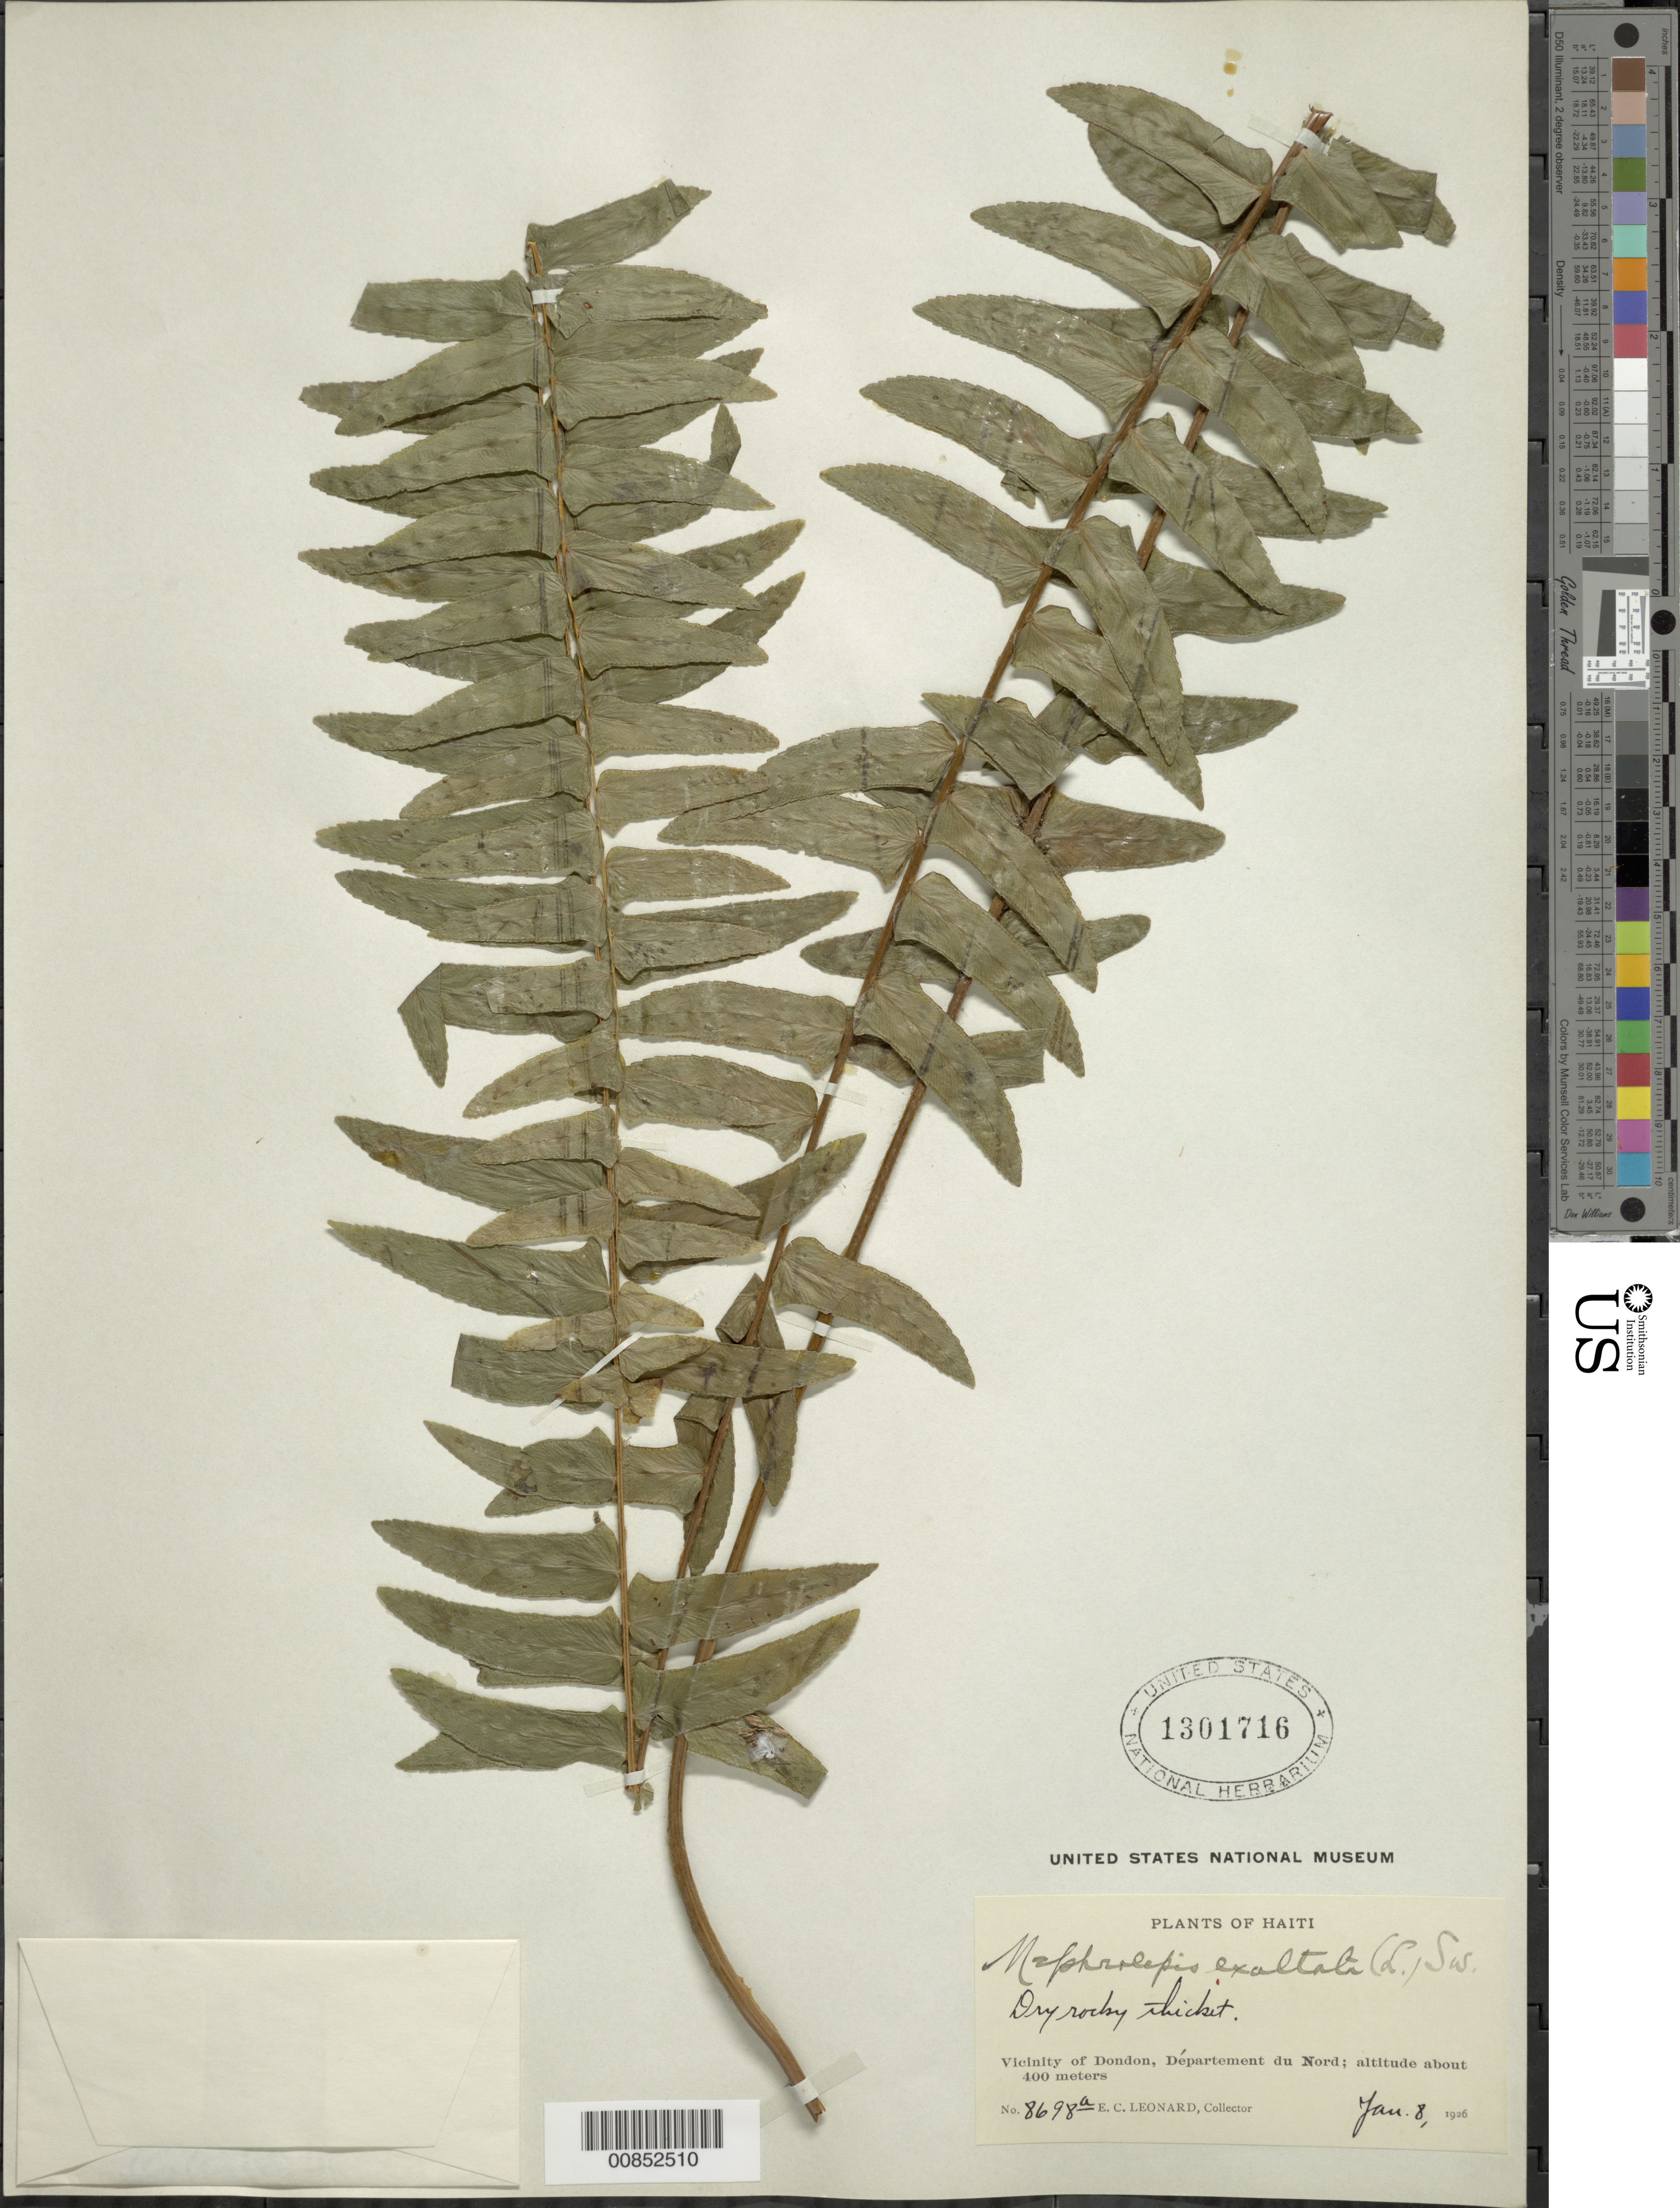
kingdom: Plantae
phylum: Tracheophyta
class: Polypodiopsida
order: Polypodiales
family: Nephrolepidaceae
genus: Nephrolepis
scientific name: Nephrolepis exaltata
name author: (L.) Schott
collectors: E. C. Leonard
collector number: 8698a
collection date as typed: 08 Jan 1926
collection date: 1926-01-08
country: Haiti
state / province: Nord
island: Hispaniola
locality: Dondon vicinity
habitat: Dry rocky thicket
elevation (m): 400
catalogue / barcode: US 1301716